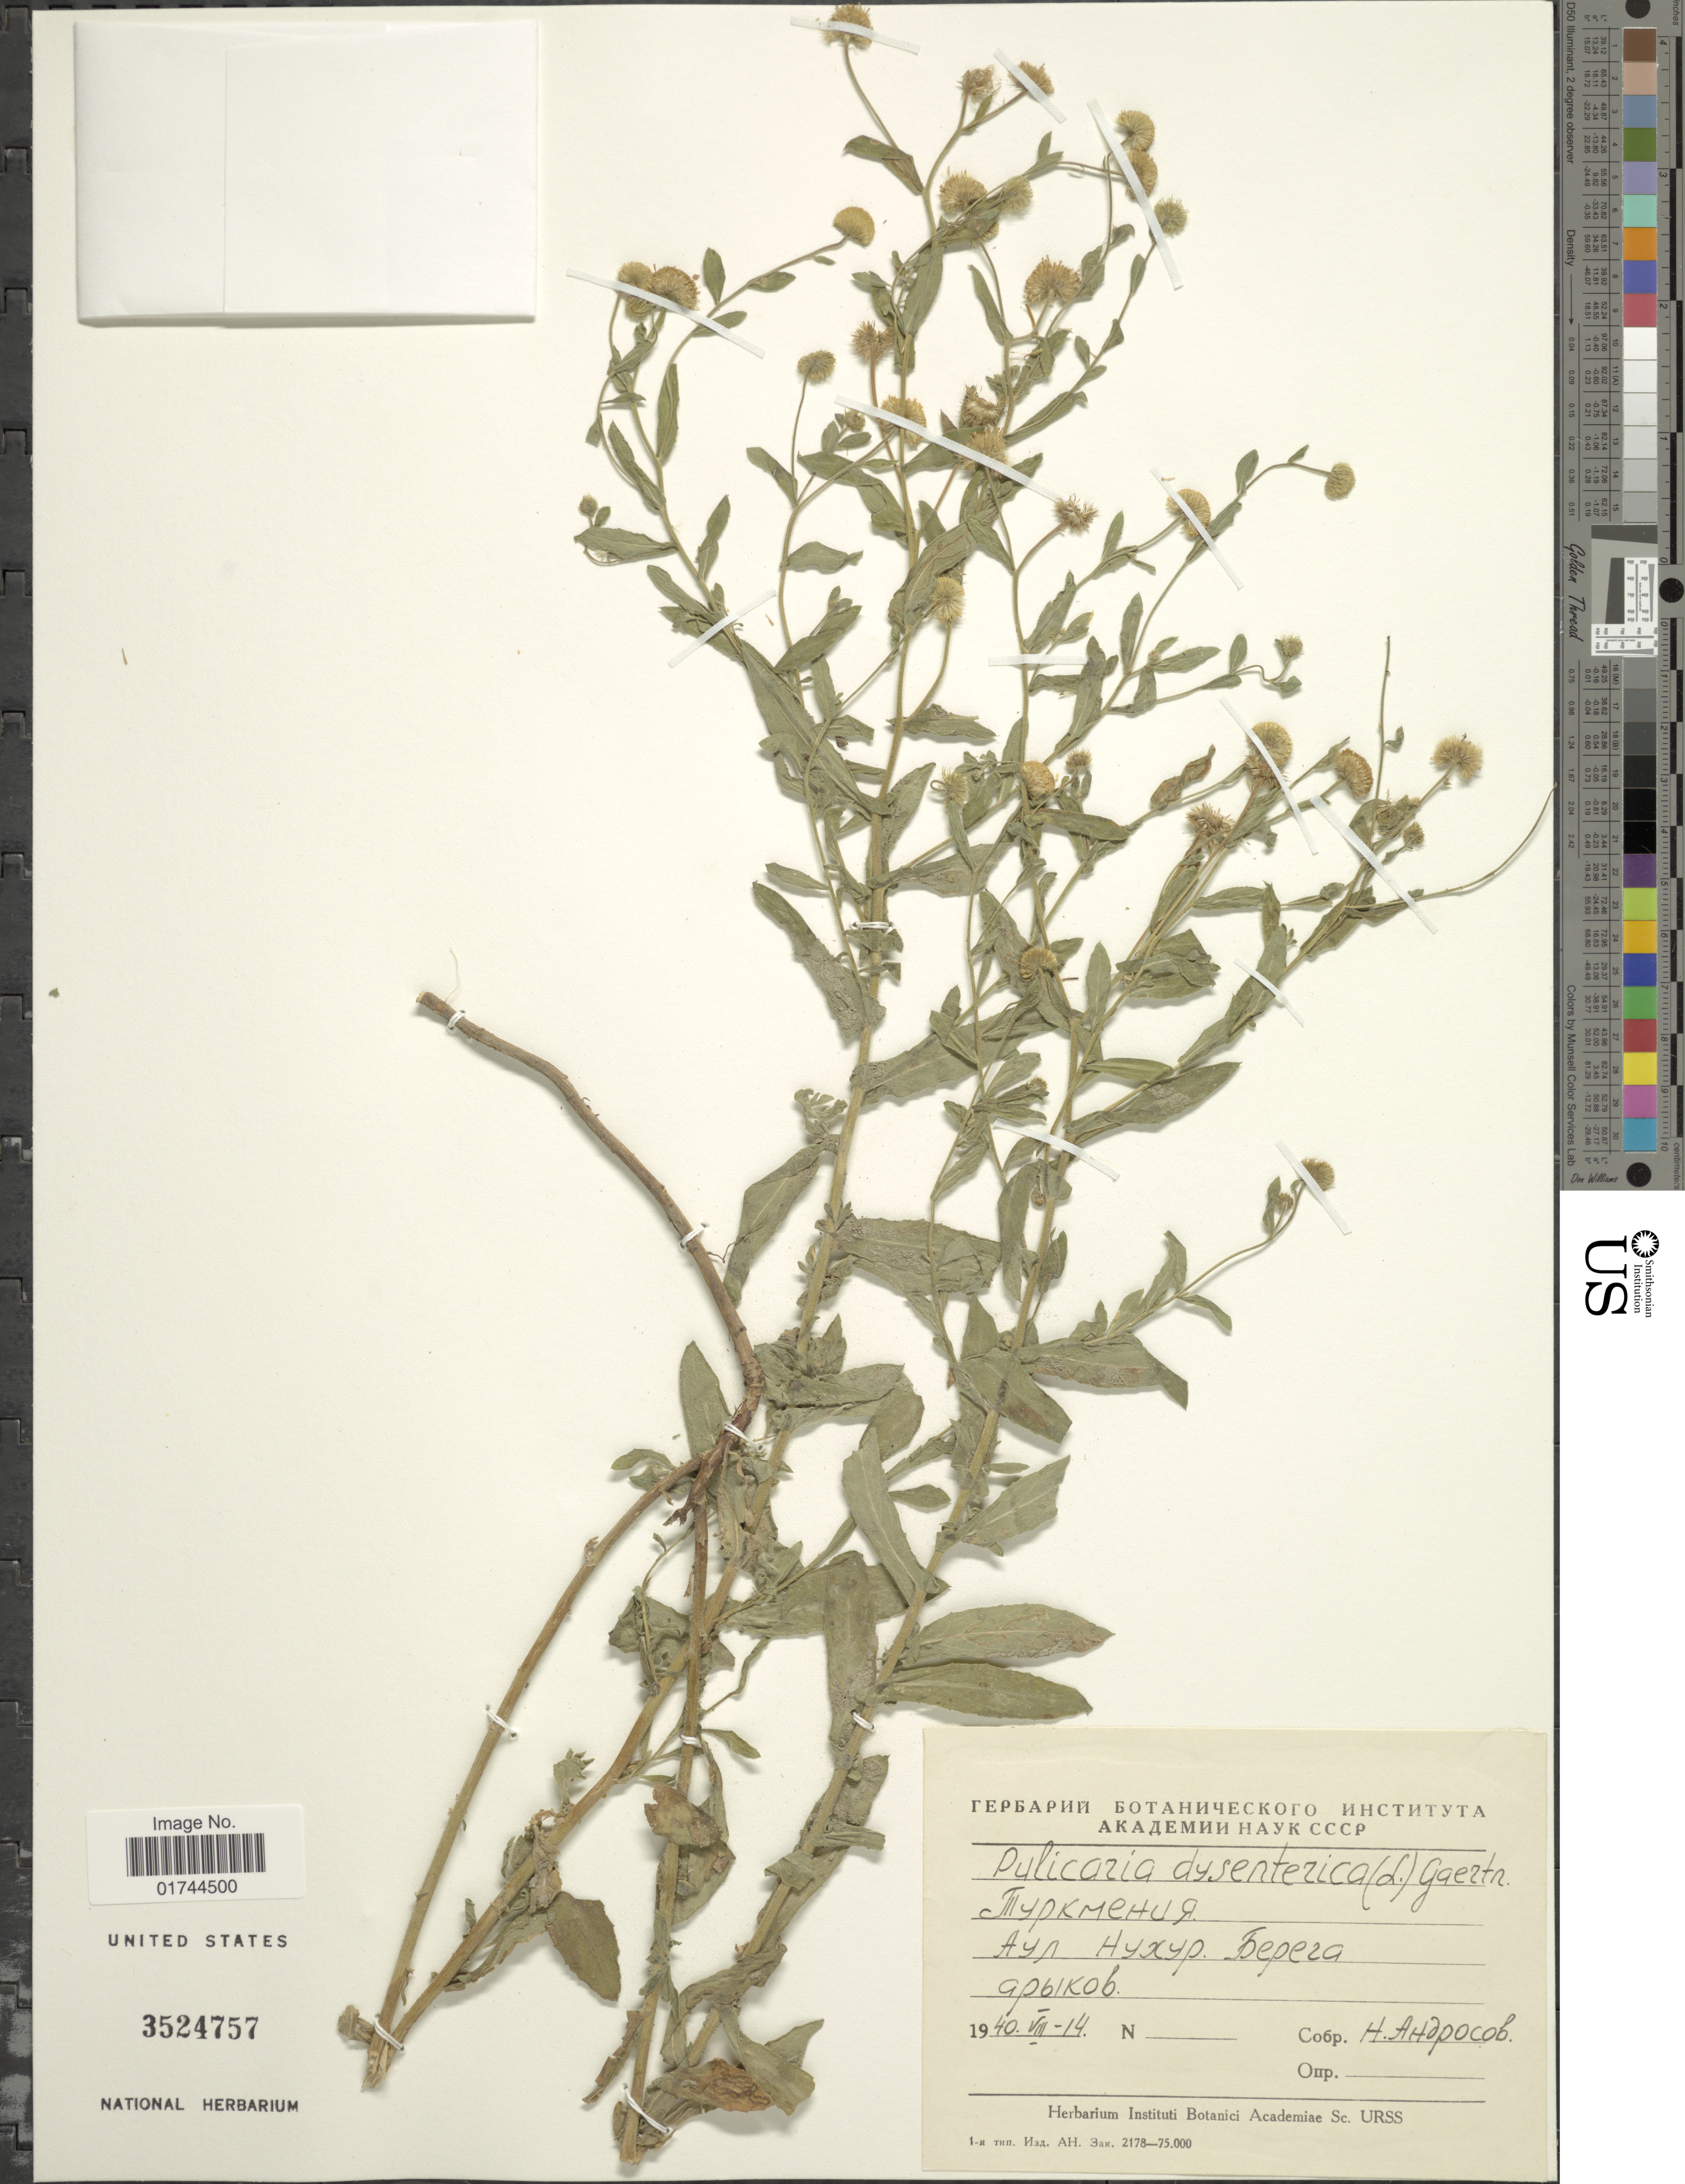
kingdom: Plantae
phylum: Tracheophyta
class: Magnoliopsida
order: Asterales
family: Asteraceae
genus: Pulicaria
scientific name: Pulicaria dysenterica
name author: (L.) Bernh.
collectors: N. Androsov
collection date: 1940-08-14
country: Turkmenistan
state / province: Ahal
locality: Nukhur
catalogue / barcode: US 3524757